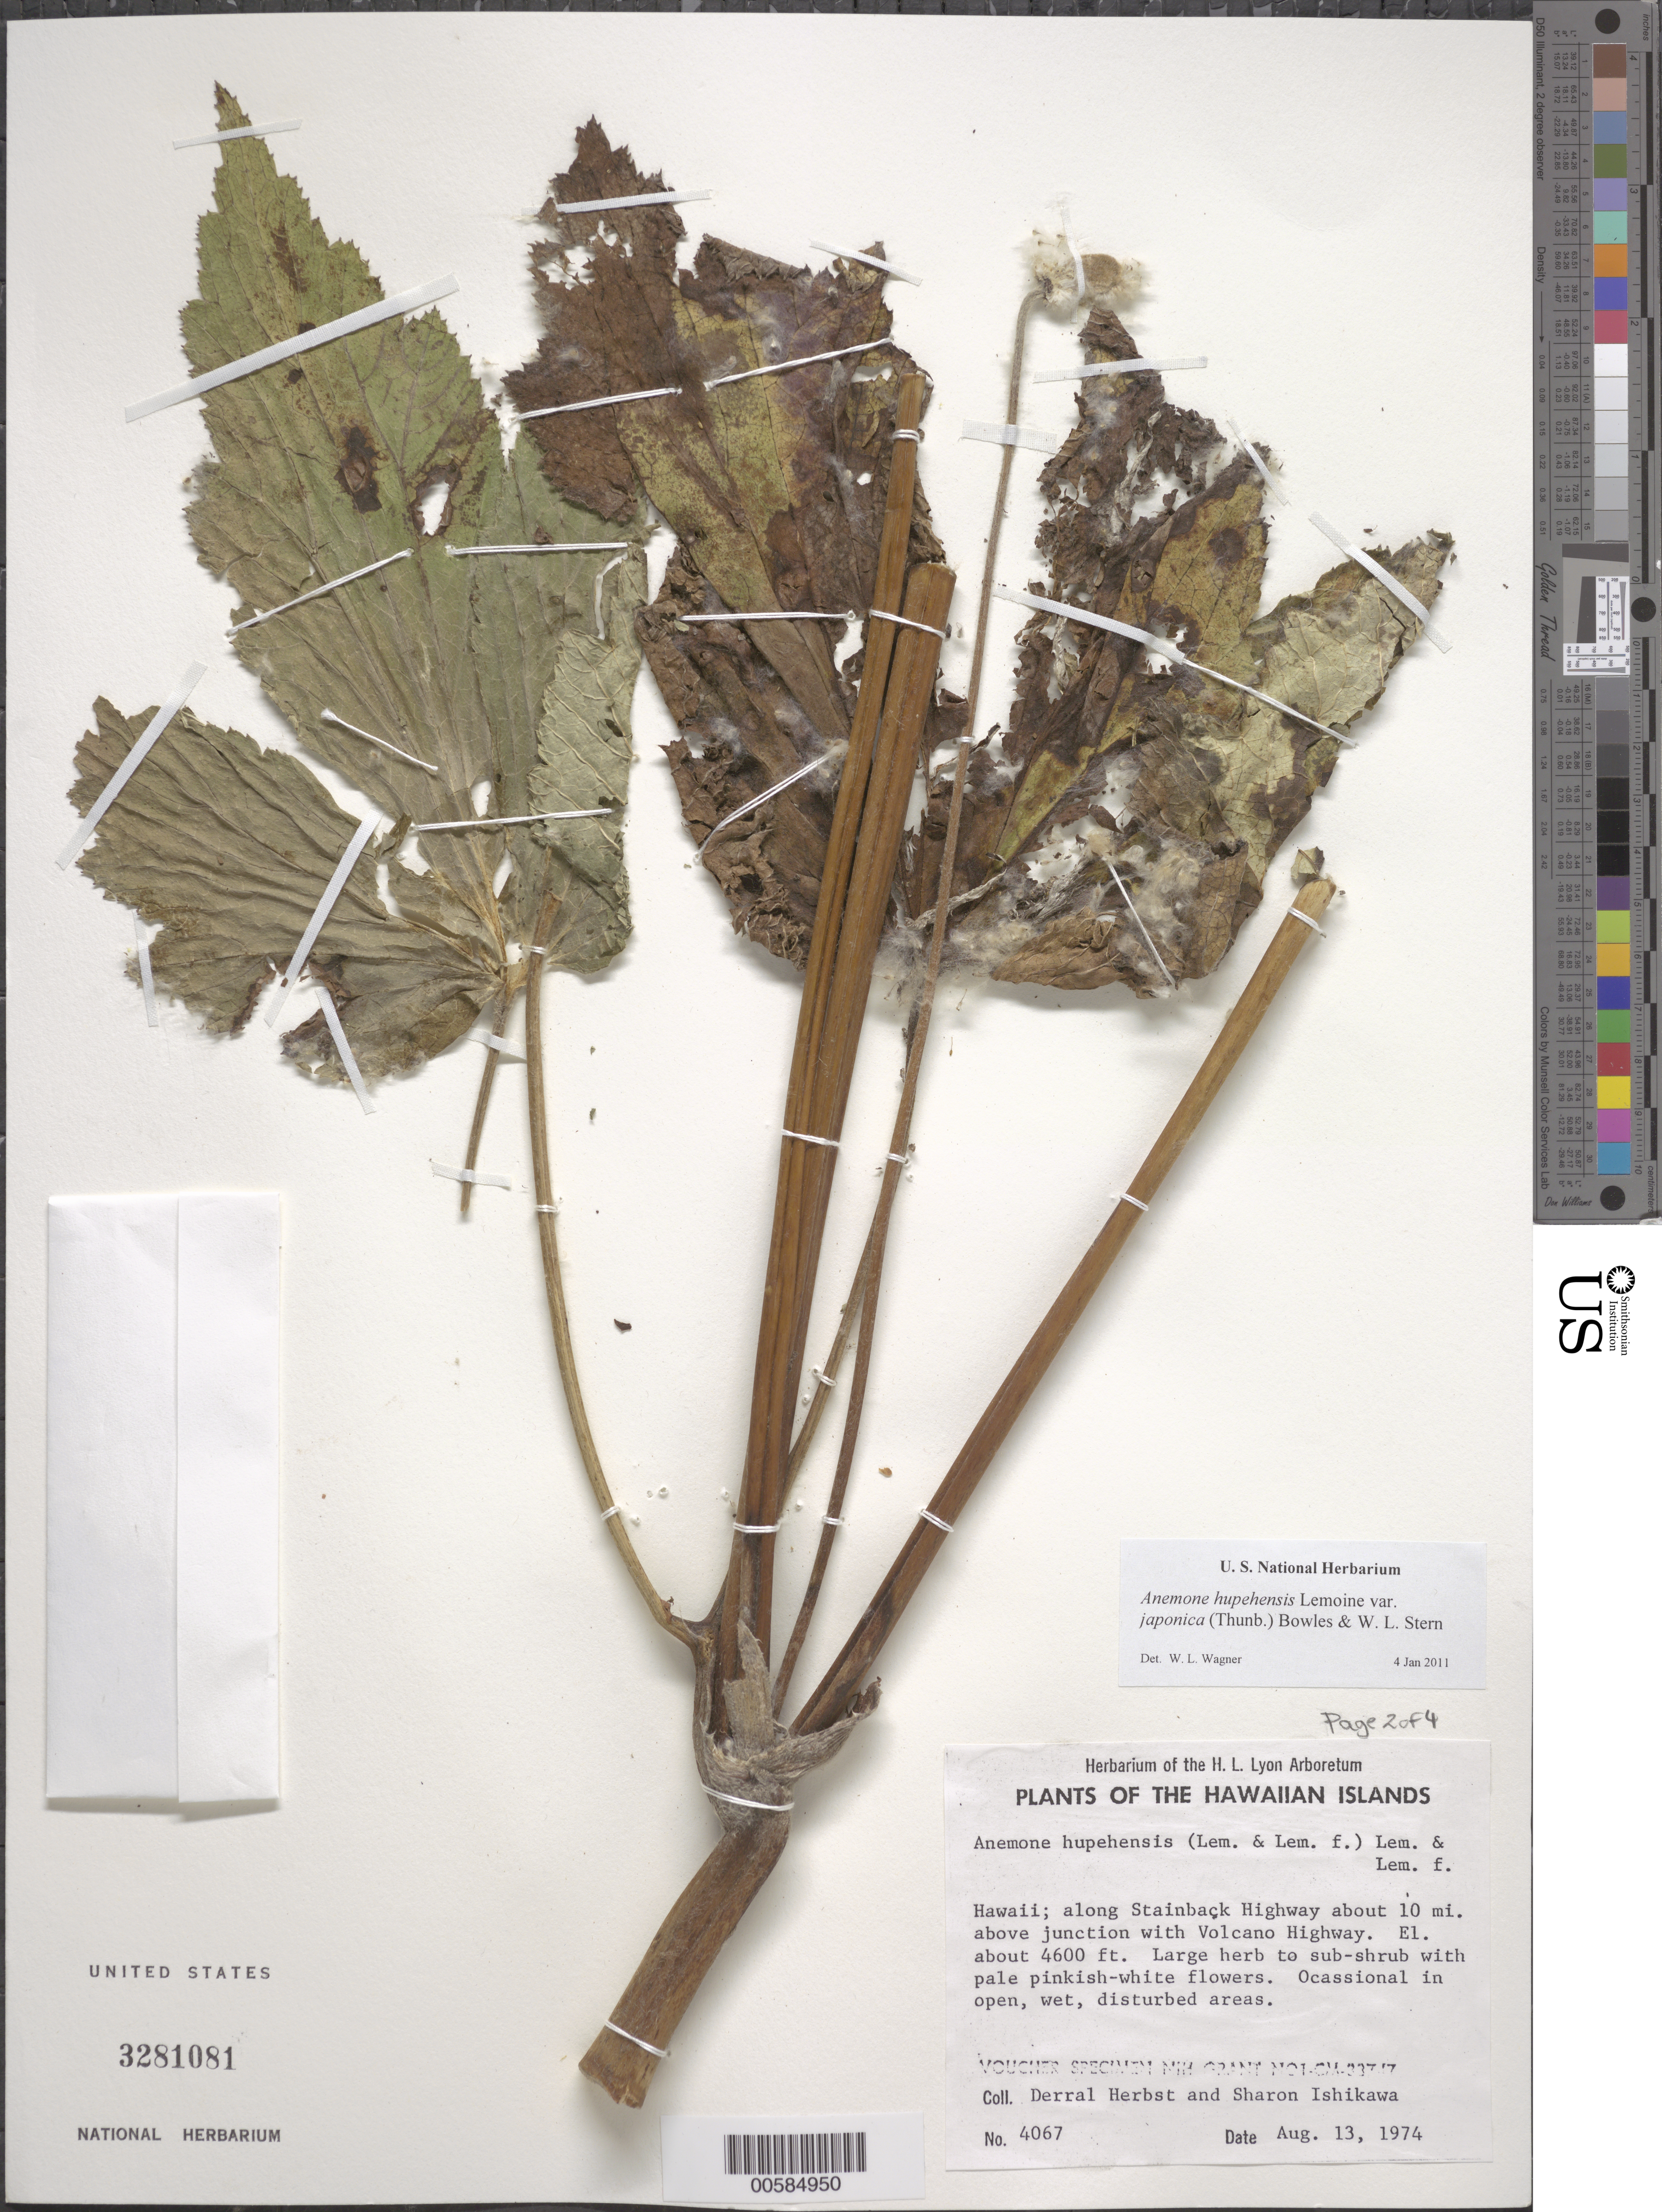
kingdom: Plantae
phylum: Tracheophyta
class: Magnoliopsida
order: Ranunculales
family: Ranunculaceae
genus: Anemone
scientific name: Anemone hupehensis var. japonica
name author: (Thunb.) Bowles & Stearn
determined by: Wagner, W. L., (BOT), Smithsonian Institution - National Museum of Natural History (UNITED STATES)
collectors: D. R. Herbst & S. Ishikawa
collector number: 4067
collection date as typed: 13 Aug 1974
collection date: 1974-08-13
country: United States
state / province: Hawaii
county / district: Hawaii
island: Hawaii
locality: Along Stainback Hwy ca 10 mi above jct with Volcano Hwy.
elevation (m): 1402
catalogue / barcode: US 3281081